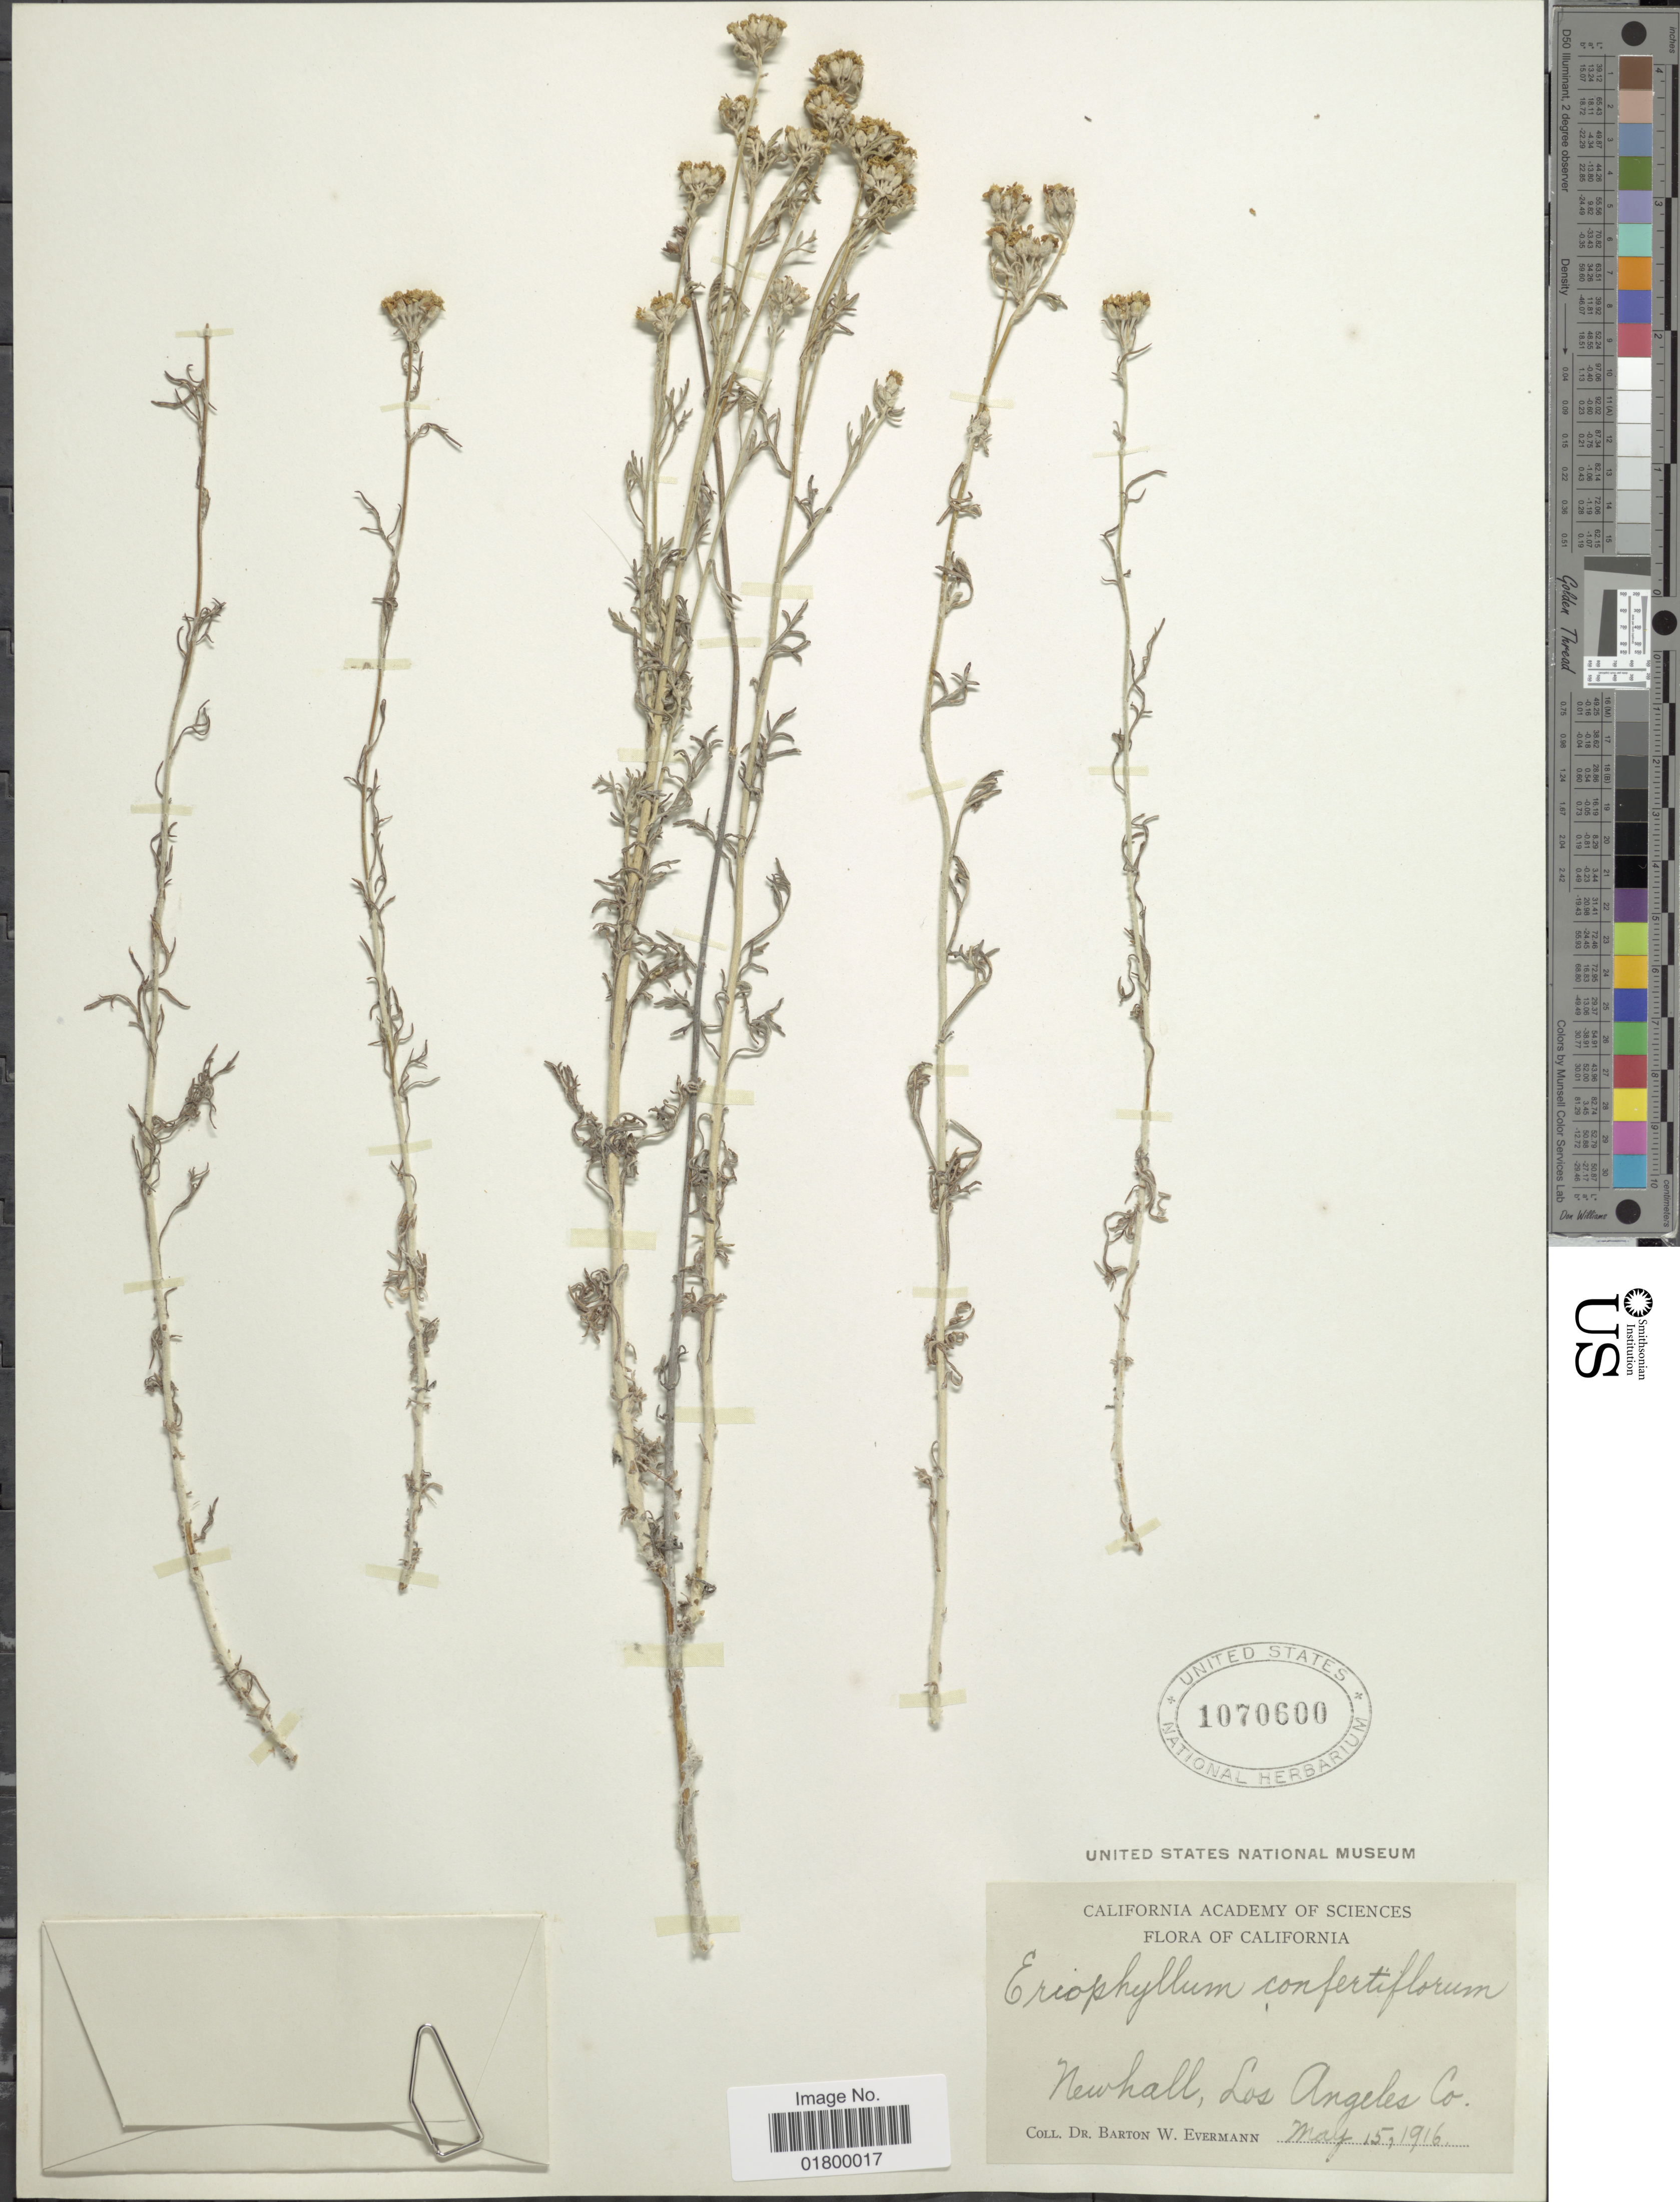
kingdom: Plantae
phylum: Tracheophyta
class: Magnoliopsida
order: Asterales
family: Asteraceae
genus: Eriophyllum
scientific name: Eriophyllum confertiflorum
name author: (DC.) A. Gray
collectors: B. W. Evermann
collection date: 1916-05-15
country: United States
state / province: California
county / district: Los Angeles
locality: Newhall, Los Angeles Co.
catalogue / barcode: US 1070600